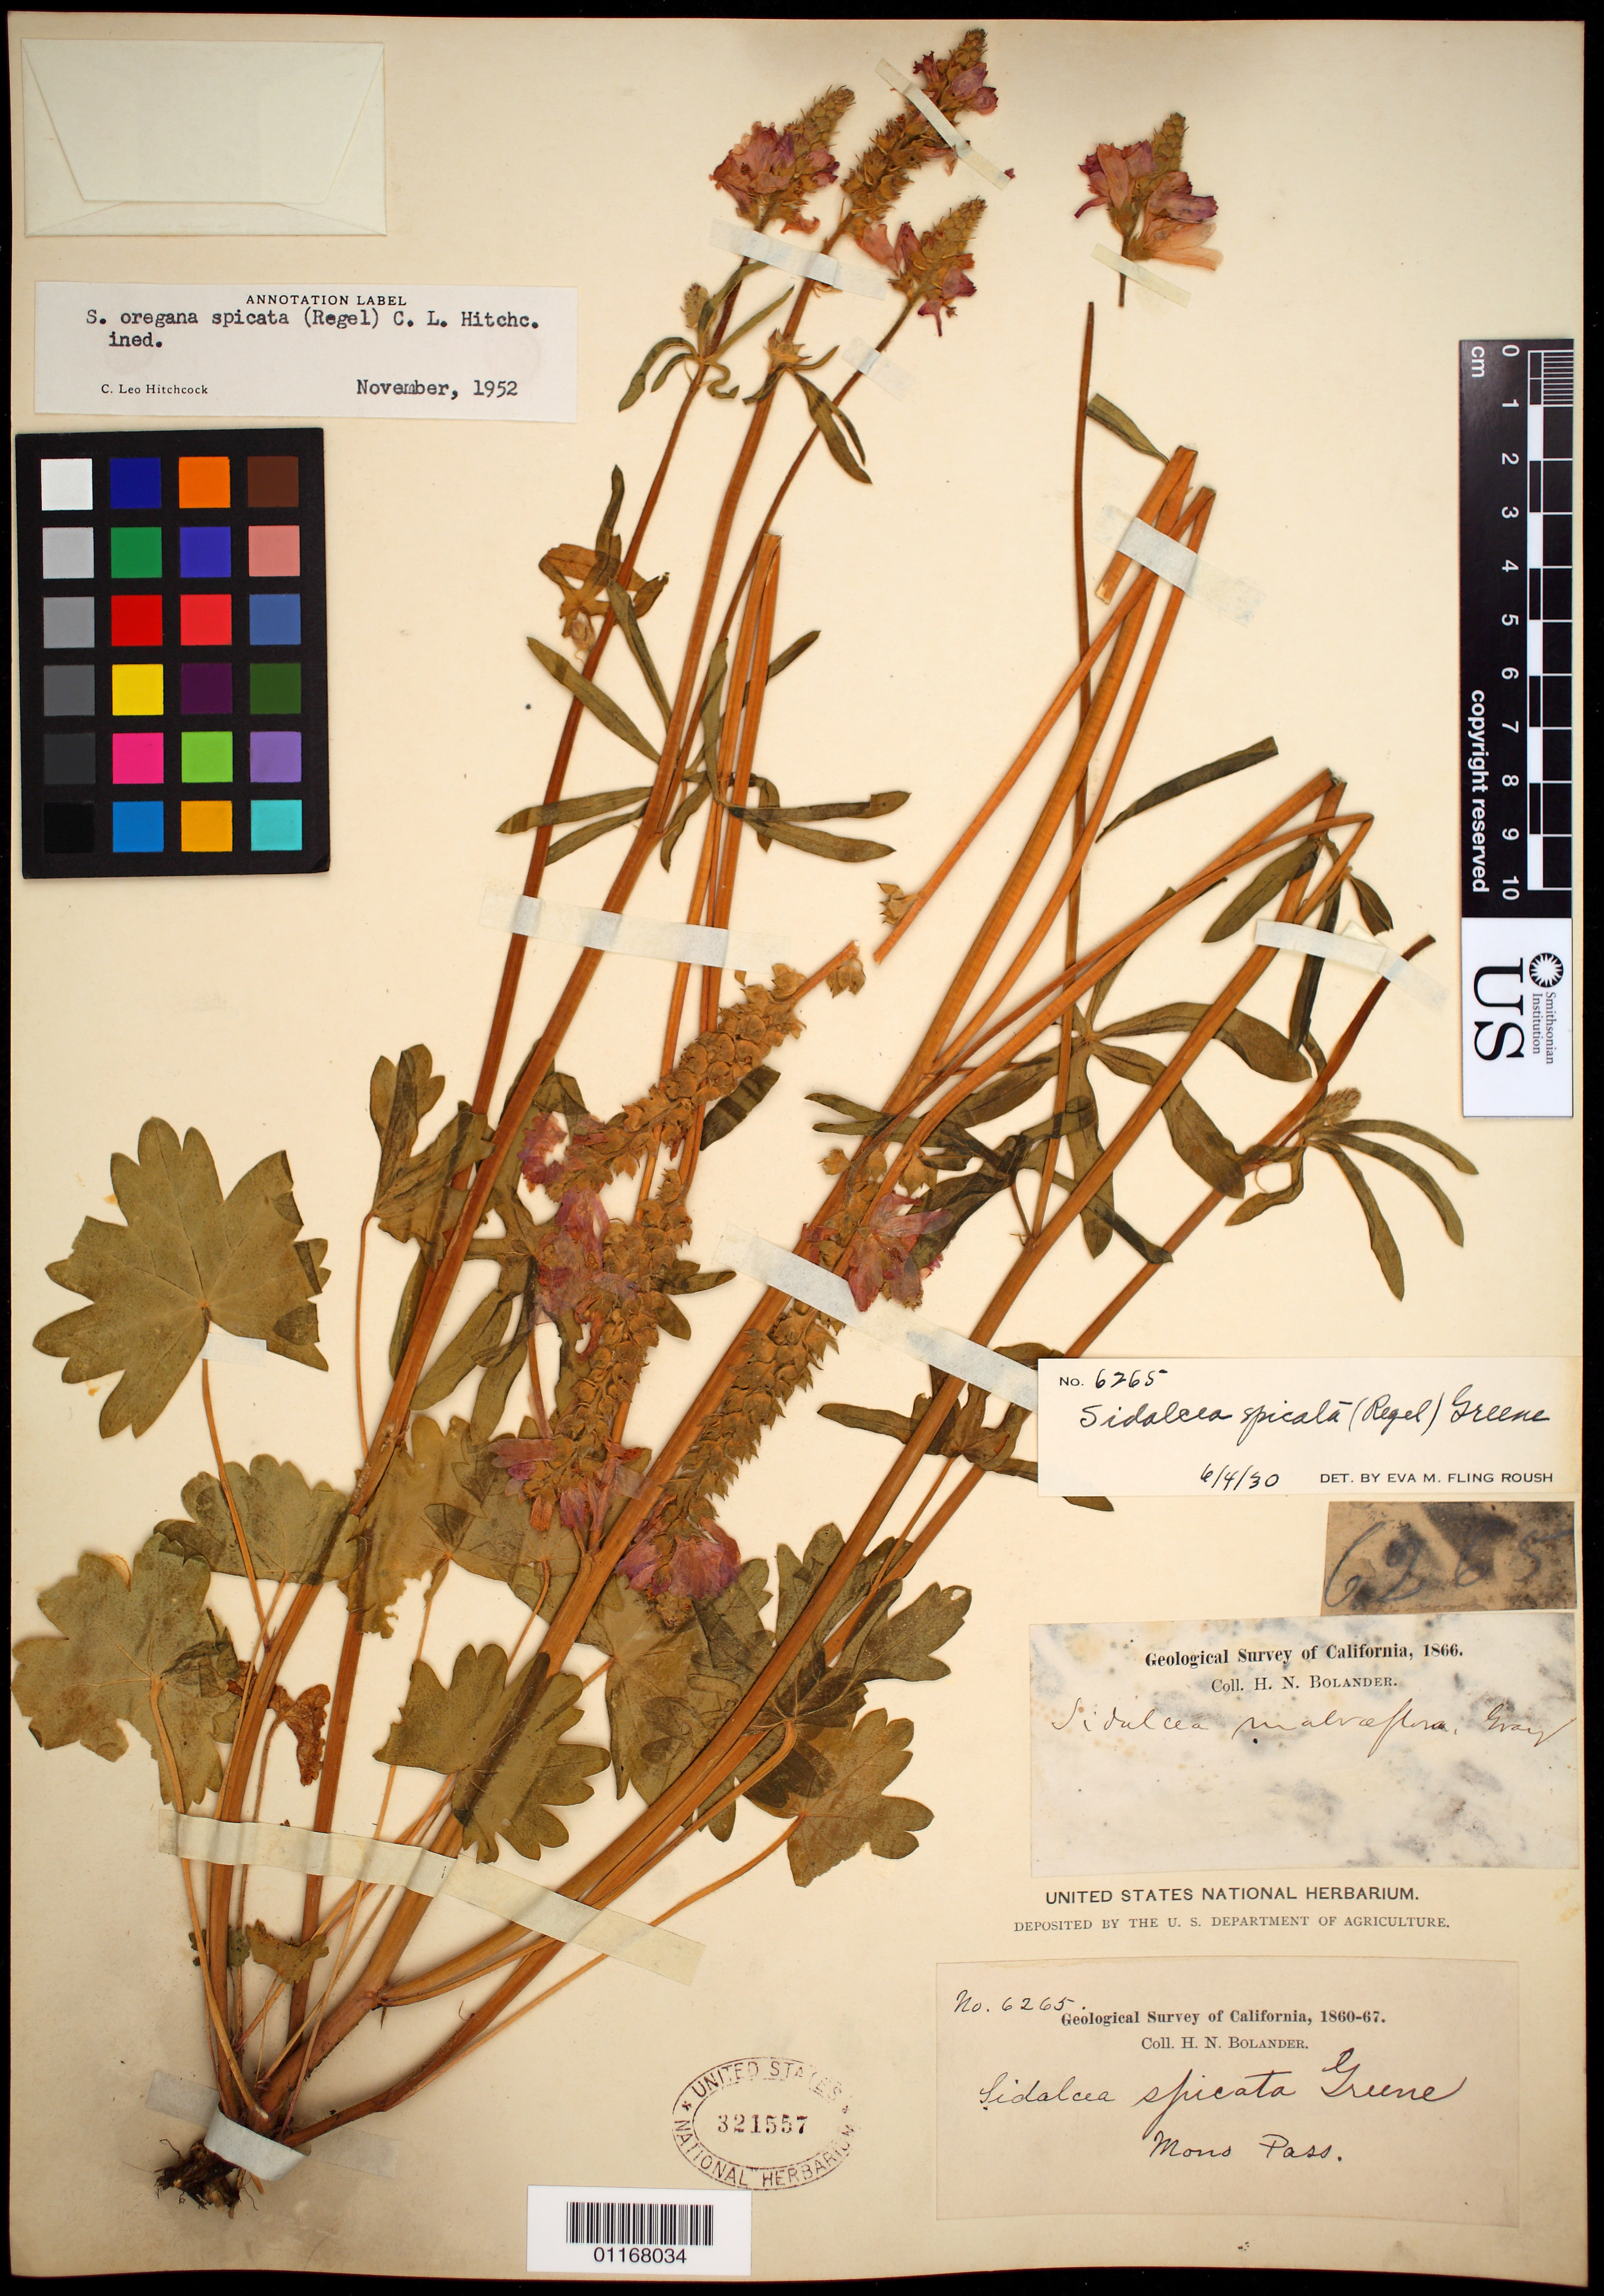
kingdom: Plantae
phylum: Tracheophyta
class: Magnoliopsida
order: Malvales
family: Malvaceae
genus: Sidalcea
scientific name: Sidalcea oregana subsp. spicata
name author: (Nutt. ex Torr. & A. Gray) A. Gray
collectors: H. Bolander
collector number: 6265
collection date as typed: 1860 to -- -- 1867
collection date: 1860/1867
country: United States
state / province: California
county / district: Mono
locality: Mono Pass.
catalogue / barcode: US 321557